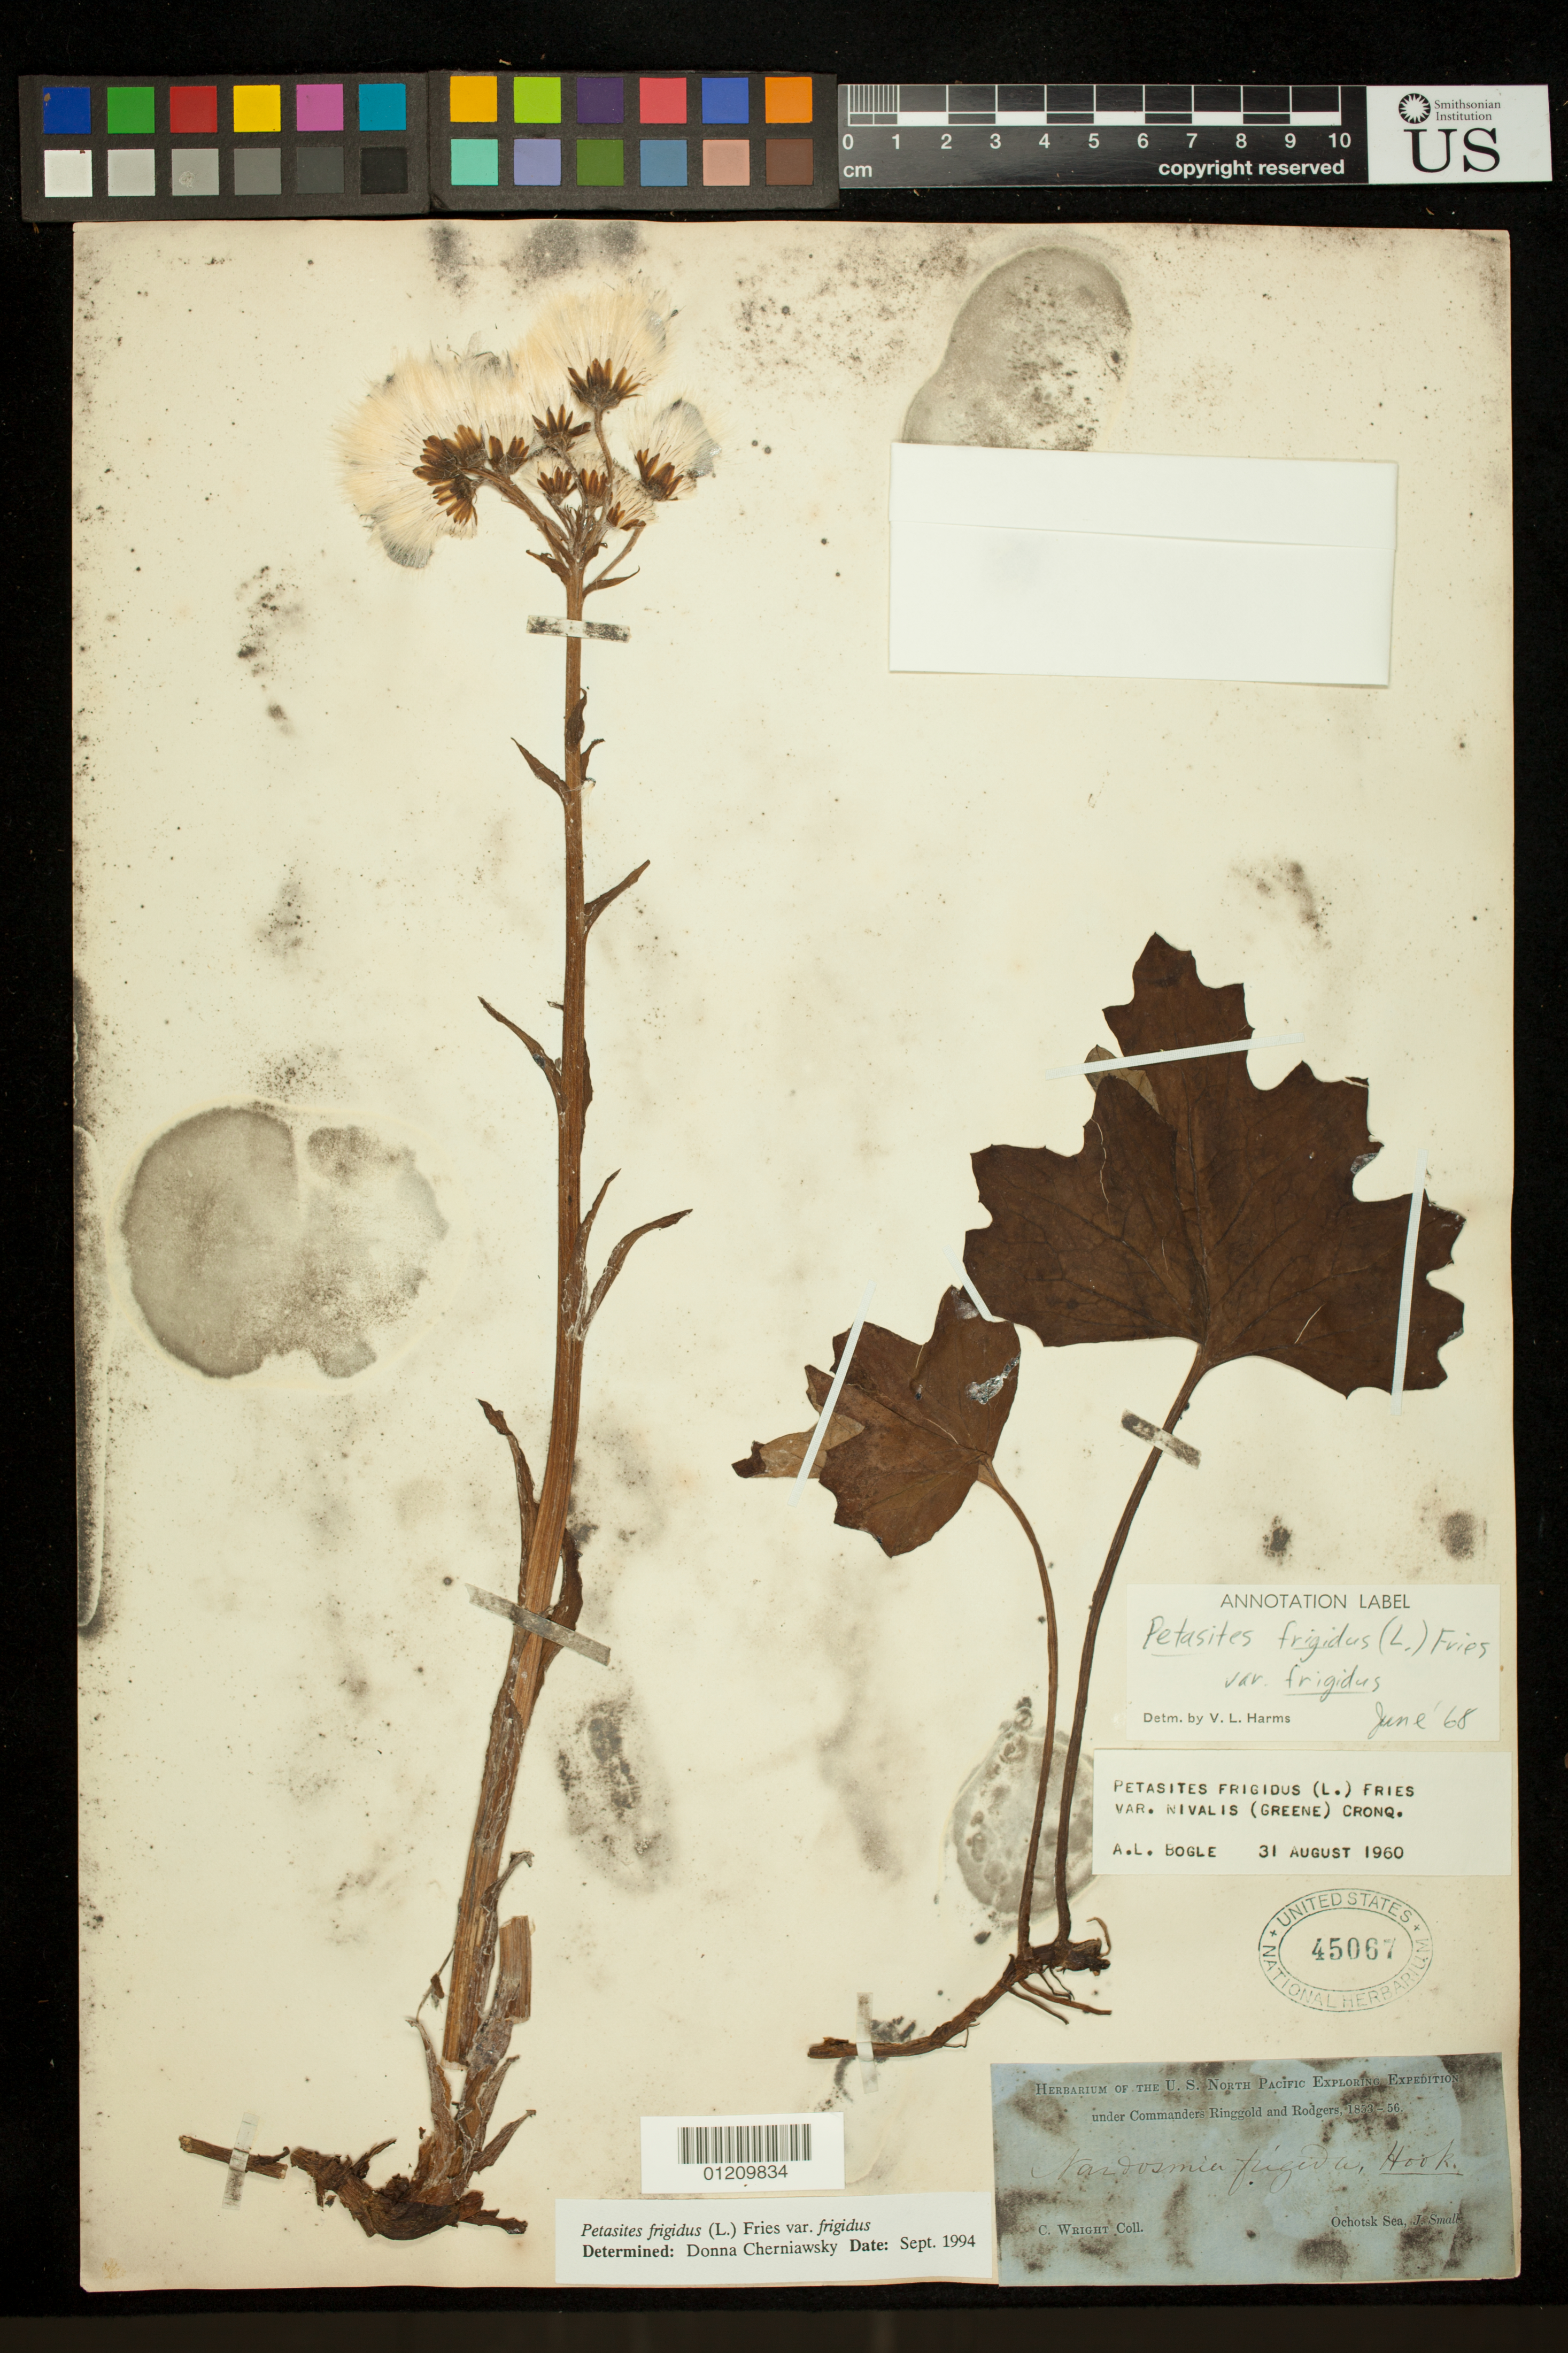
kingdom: Plantae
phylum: Tracheophyta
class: Magnoliopsida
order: Asterales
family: Asteraceae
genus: Petasites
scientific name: Petasites frigidus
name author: (L.) Fr.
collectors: C. Wright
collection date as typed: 1853 to -- --- 1856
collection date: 1853/1856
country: Russian Federation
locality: Ochotsk Sea.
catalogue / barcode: US 45067